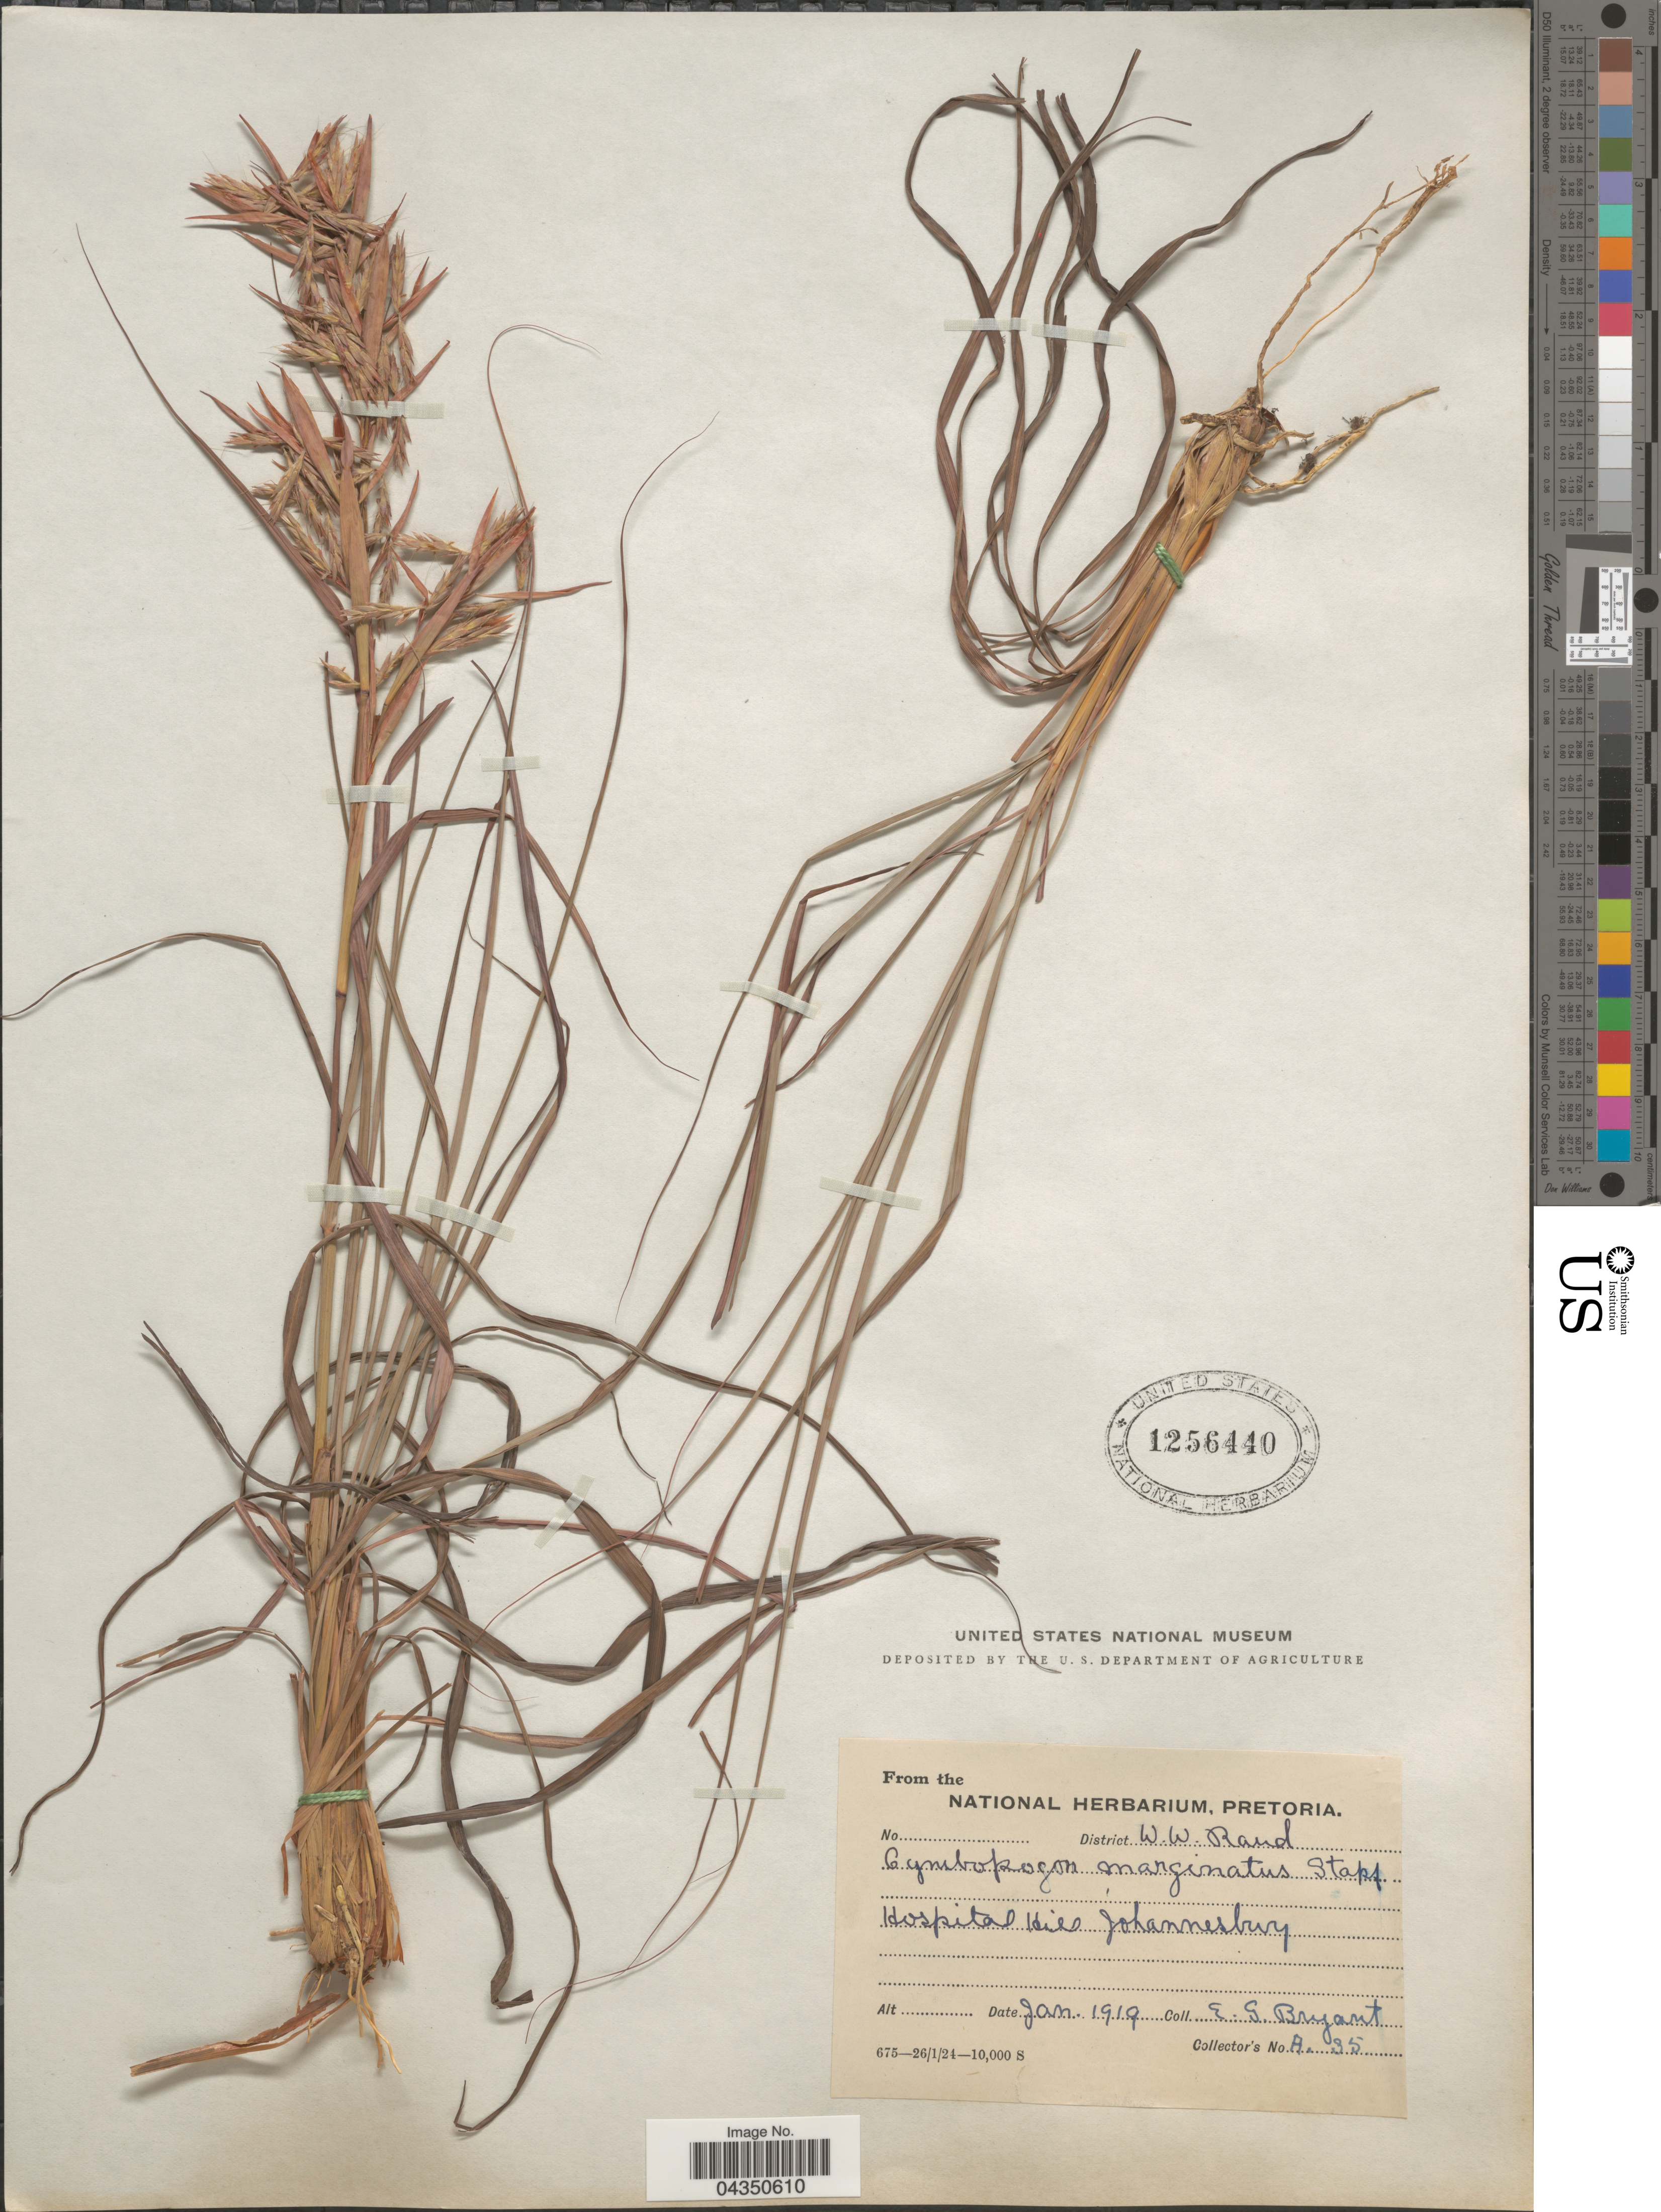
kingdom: Plantae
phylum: Tracheophyta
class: Liliopsida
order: Poales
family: Poaceae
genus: Cymbopogon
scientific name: Cymbopogon marginatus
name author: Stapf ex Burtt Davy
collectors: E. Bryant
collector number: A35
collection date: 1919-01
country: South Africa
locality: District W.W. Rand. Hospital Hill Johannesburg.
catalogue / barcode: US 1256440